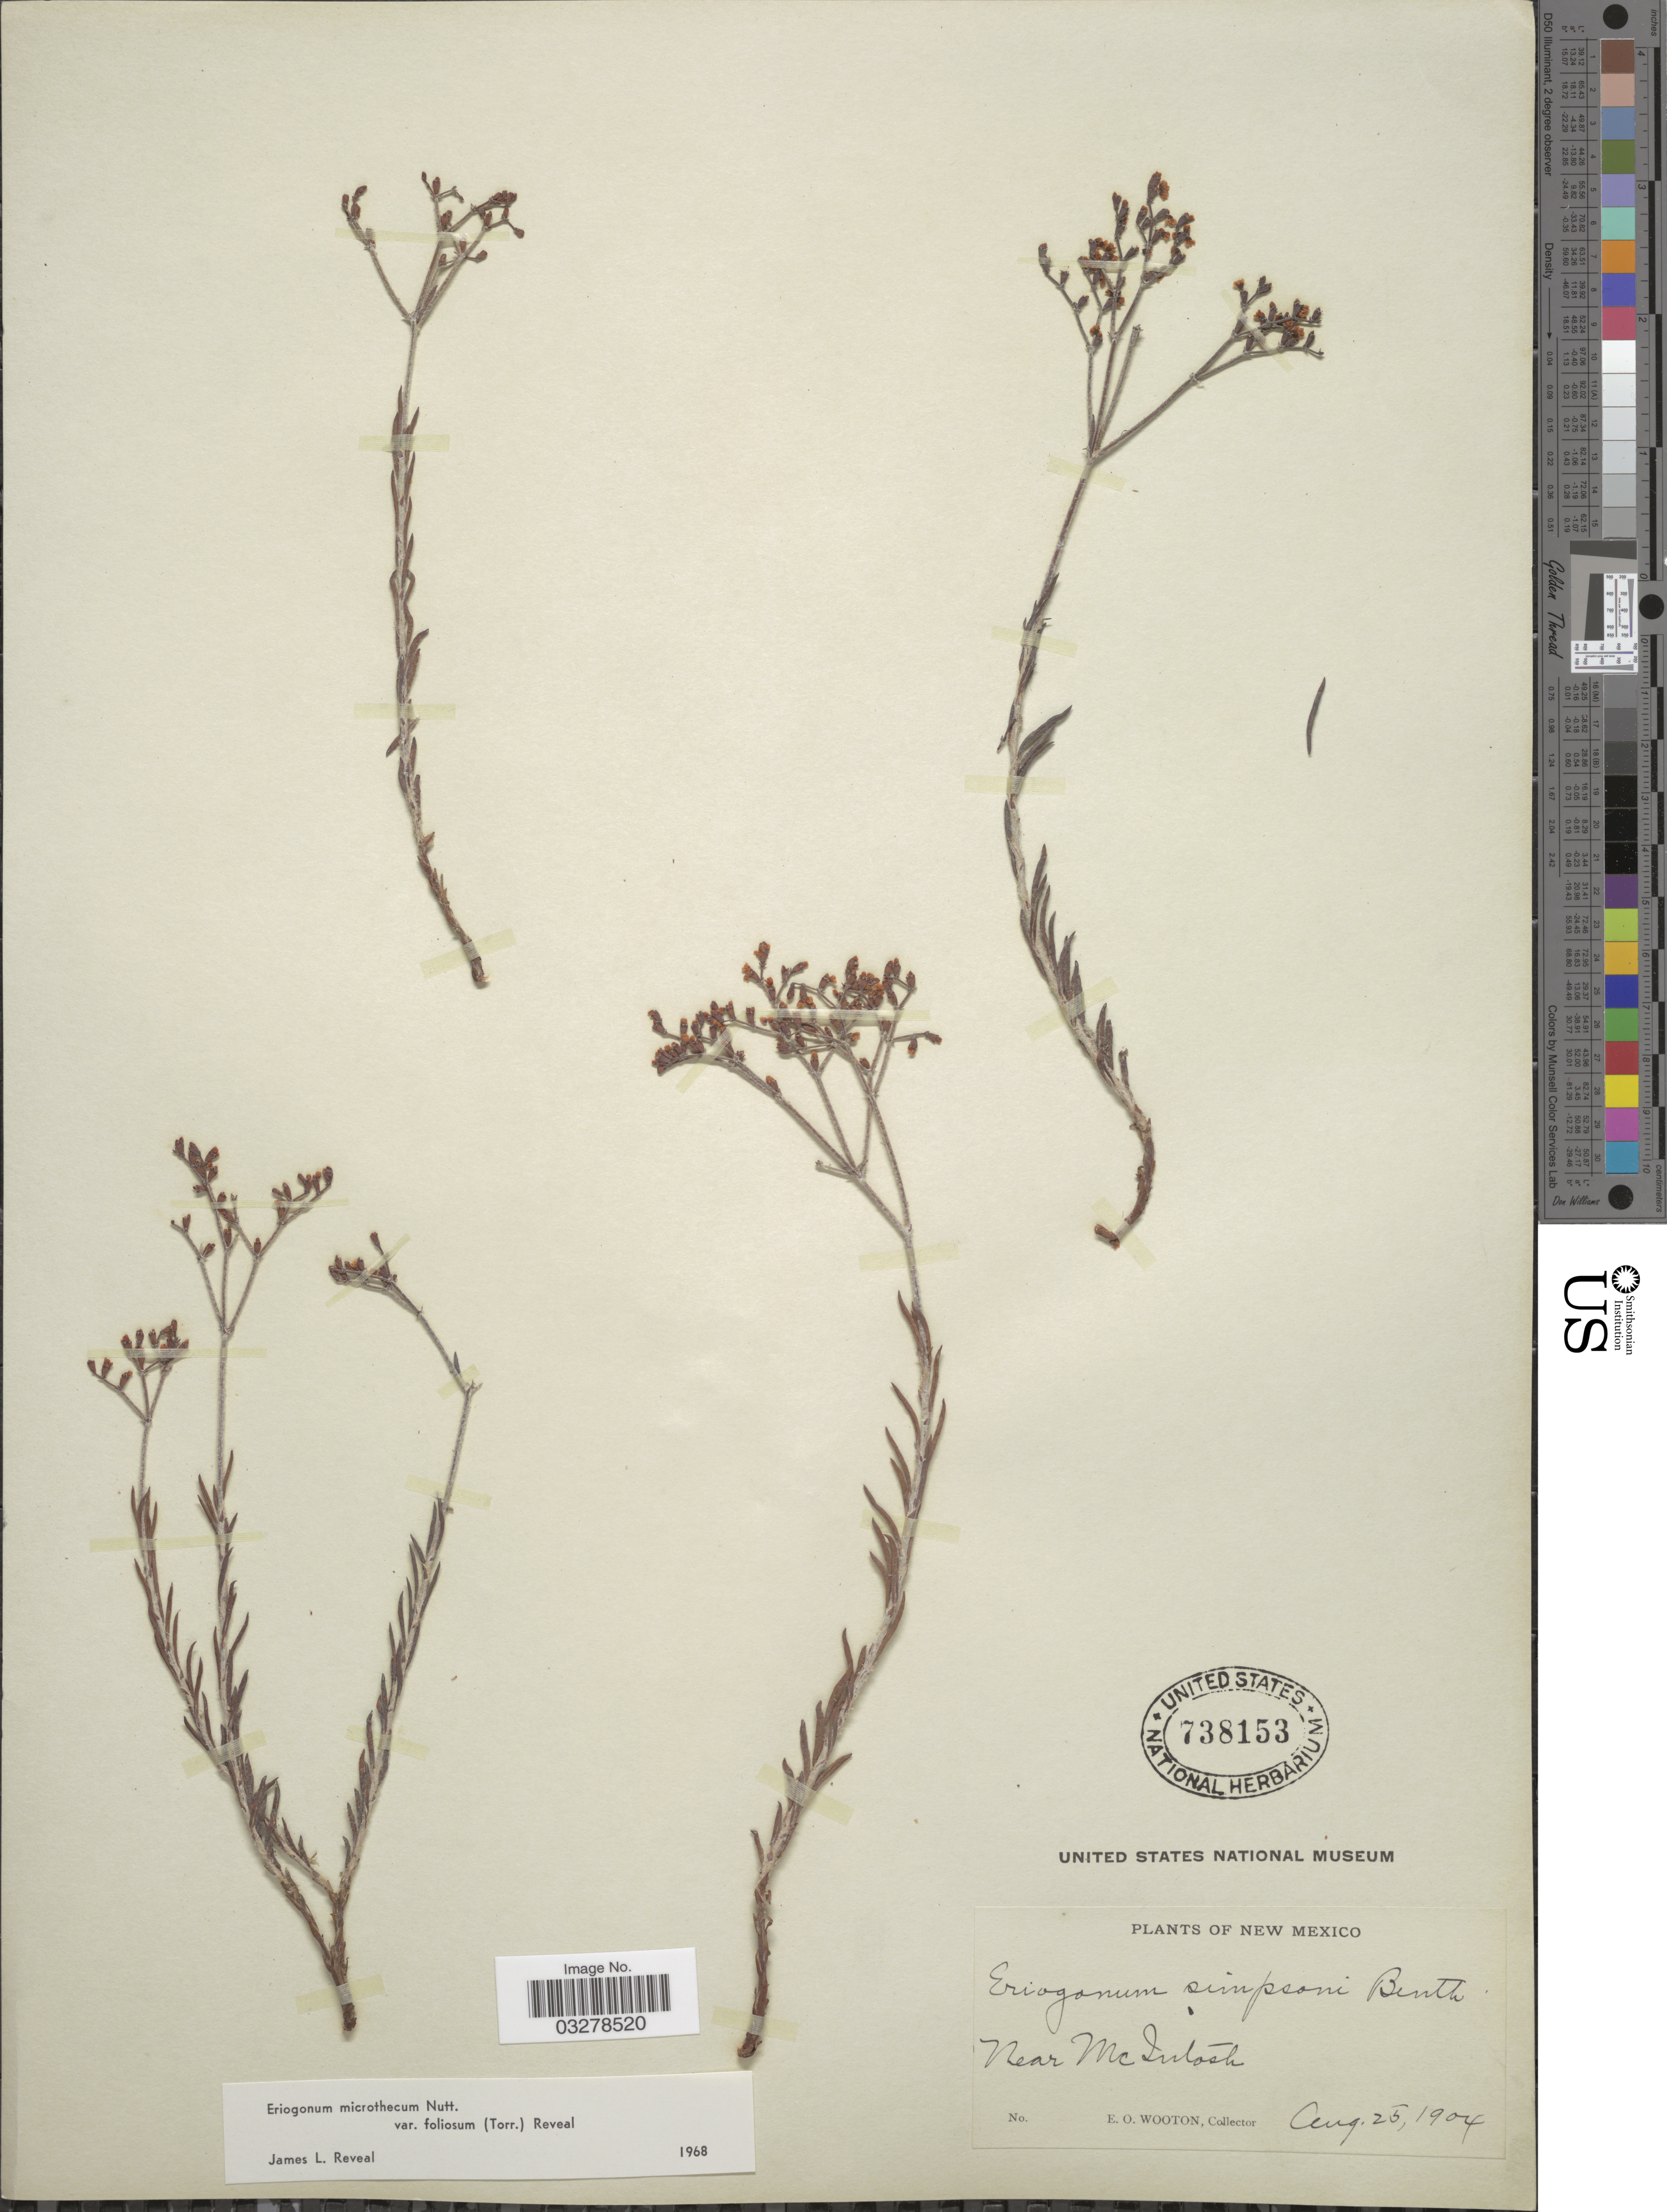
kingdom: Plantae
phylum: Tracheophyta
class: Magnoliopsida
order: Caryophyllales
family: Polygonaceae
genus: Eriogonum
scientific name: Eriogonum microtheca var. foliosum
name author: (Torr. & A. Gray) Reveal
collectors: E. O. Wooton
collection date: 1904-08-25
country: United States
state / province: New Mexico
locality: Near McIntosh.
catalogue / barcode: US 738153